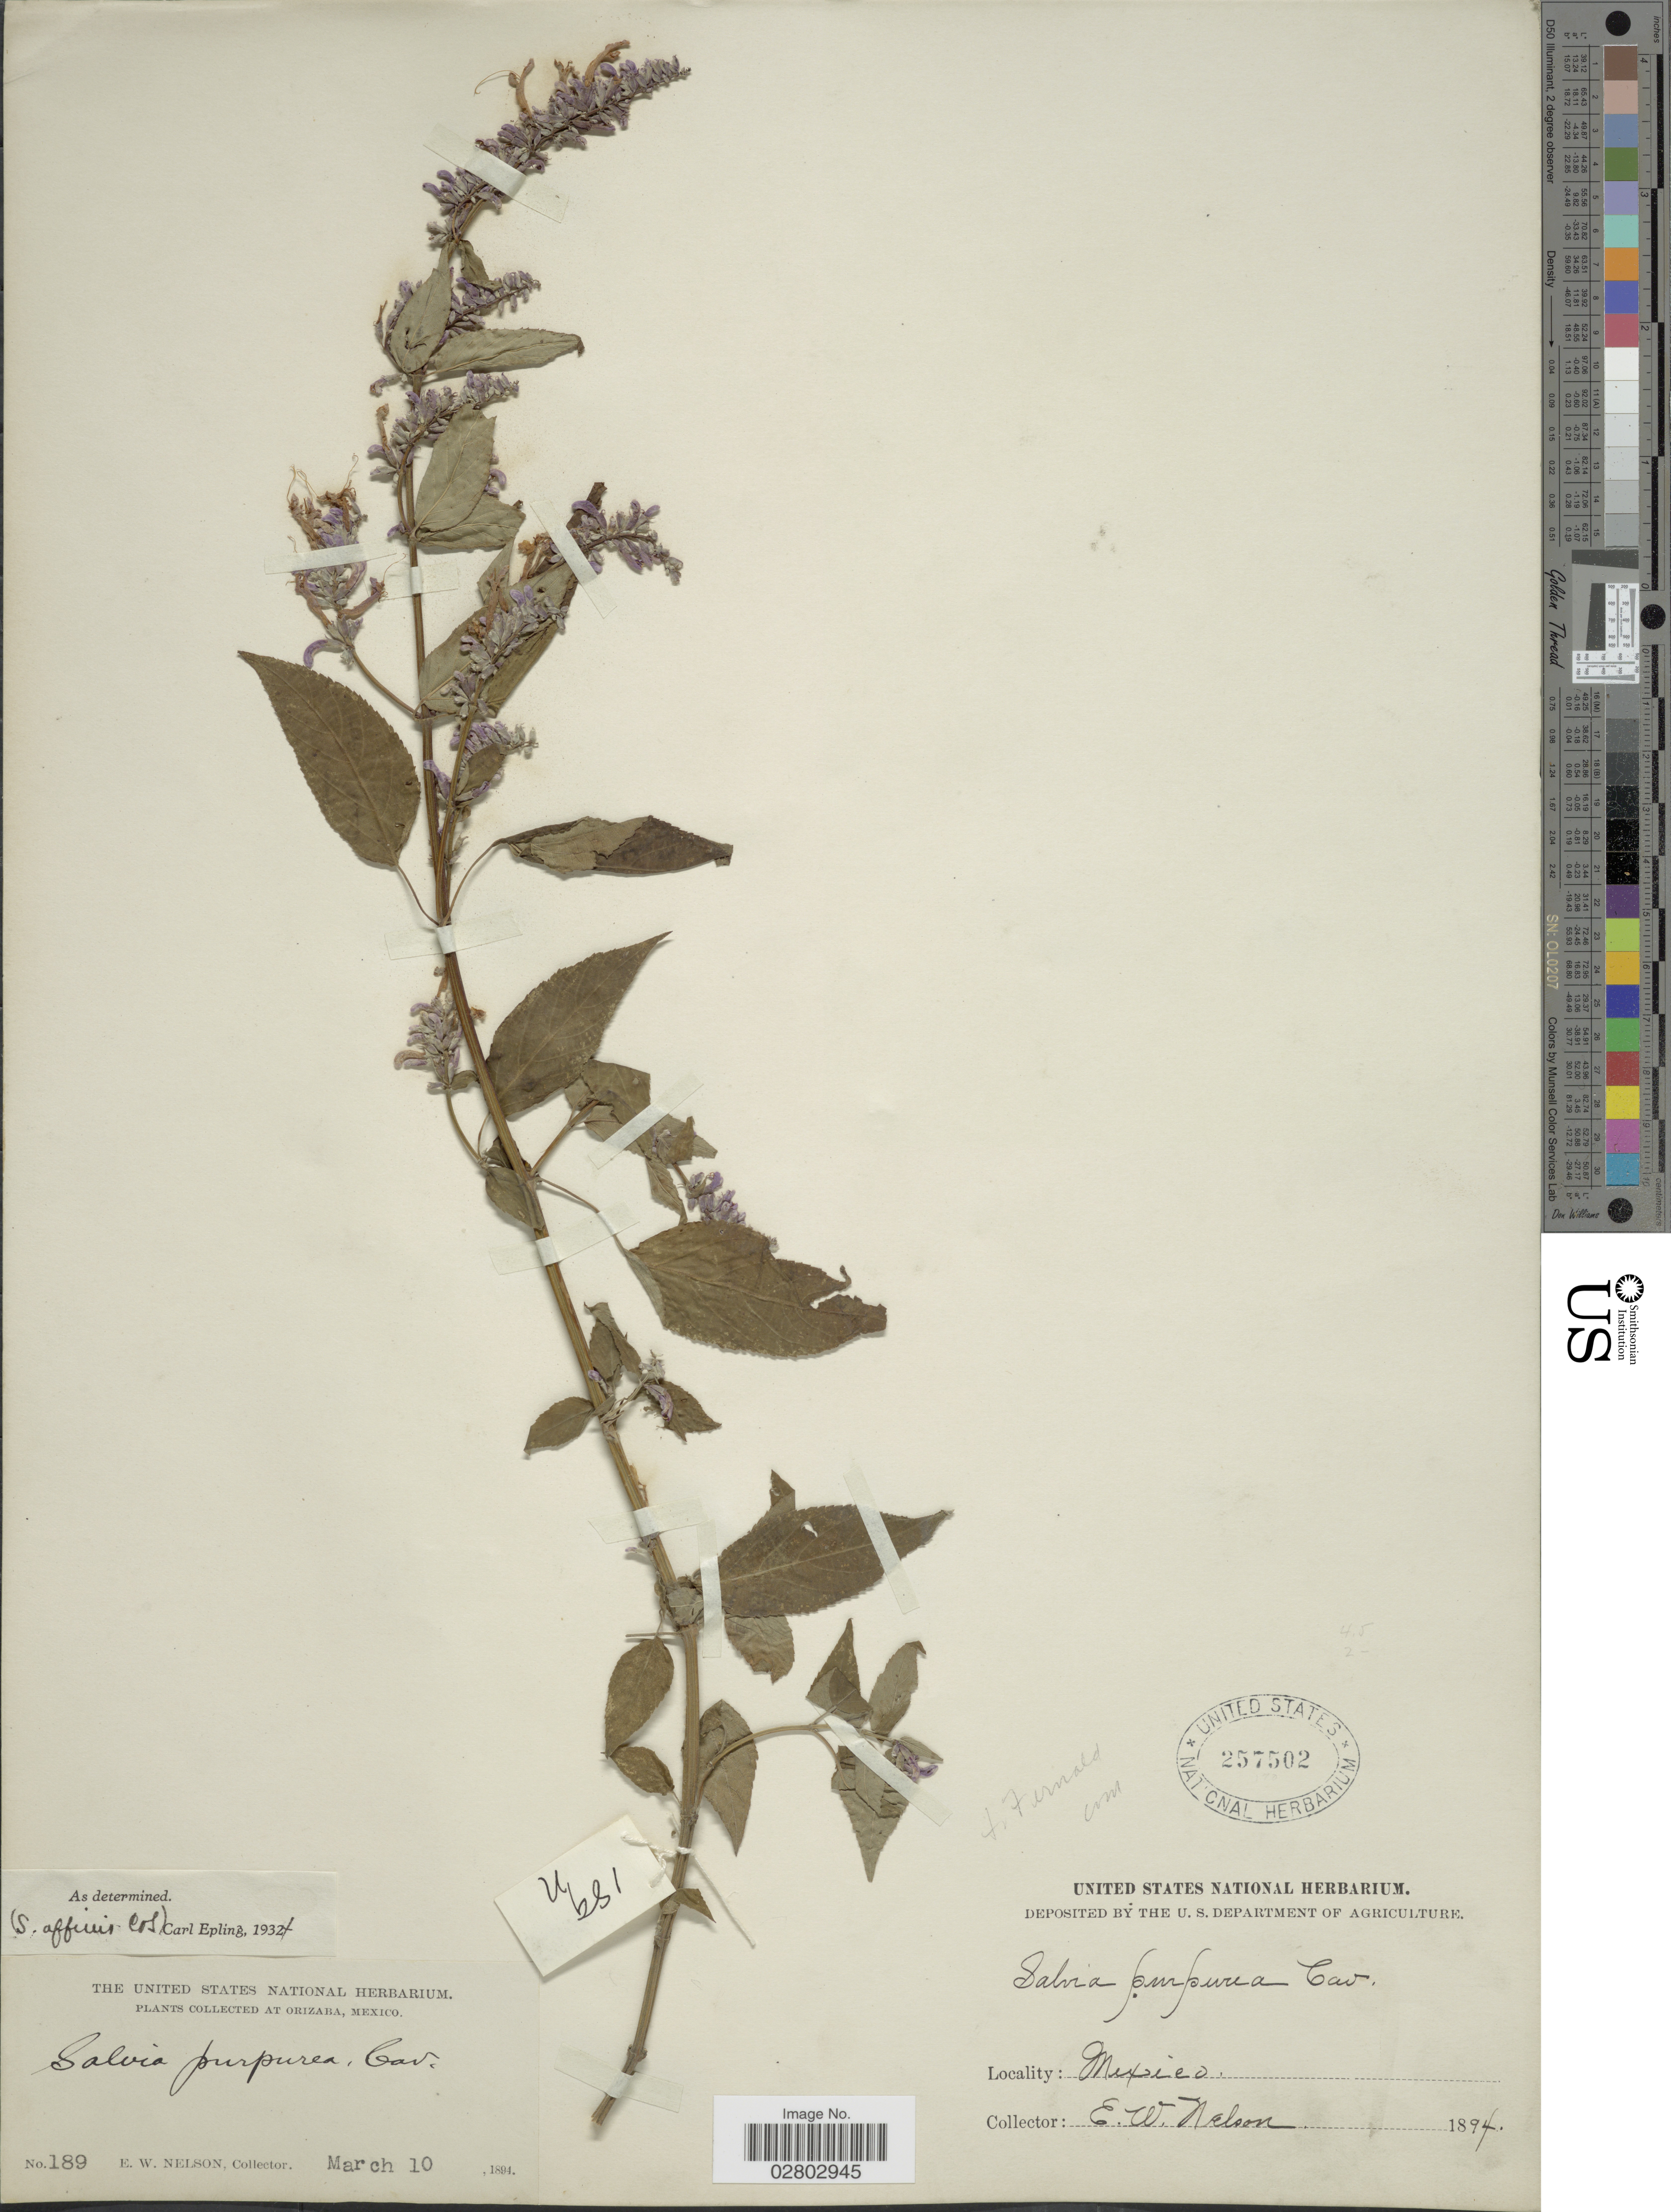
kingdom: Plantae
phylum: Tracheophyta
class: Magnoliopsida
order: Lamiales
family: Lamiaceae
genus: Salvia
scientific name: Salvia purpurea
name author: Cav.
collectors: E. W. Nelson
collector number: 189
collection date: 1894-03-10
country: Mexico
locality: Orizaba, Mexico.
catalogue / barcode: US 257502